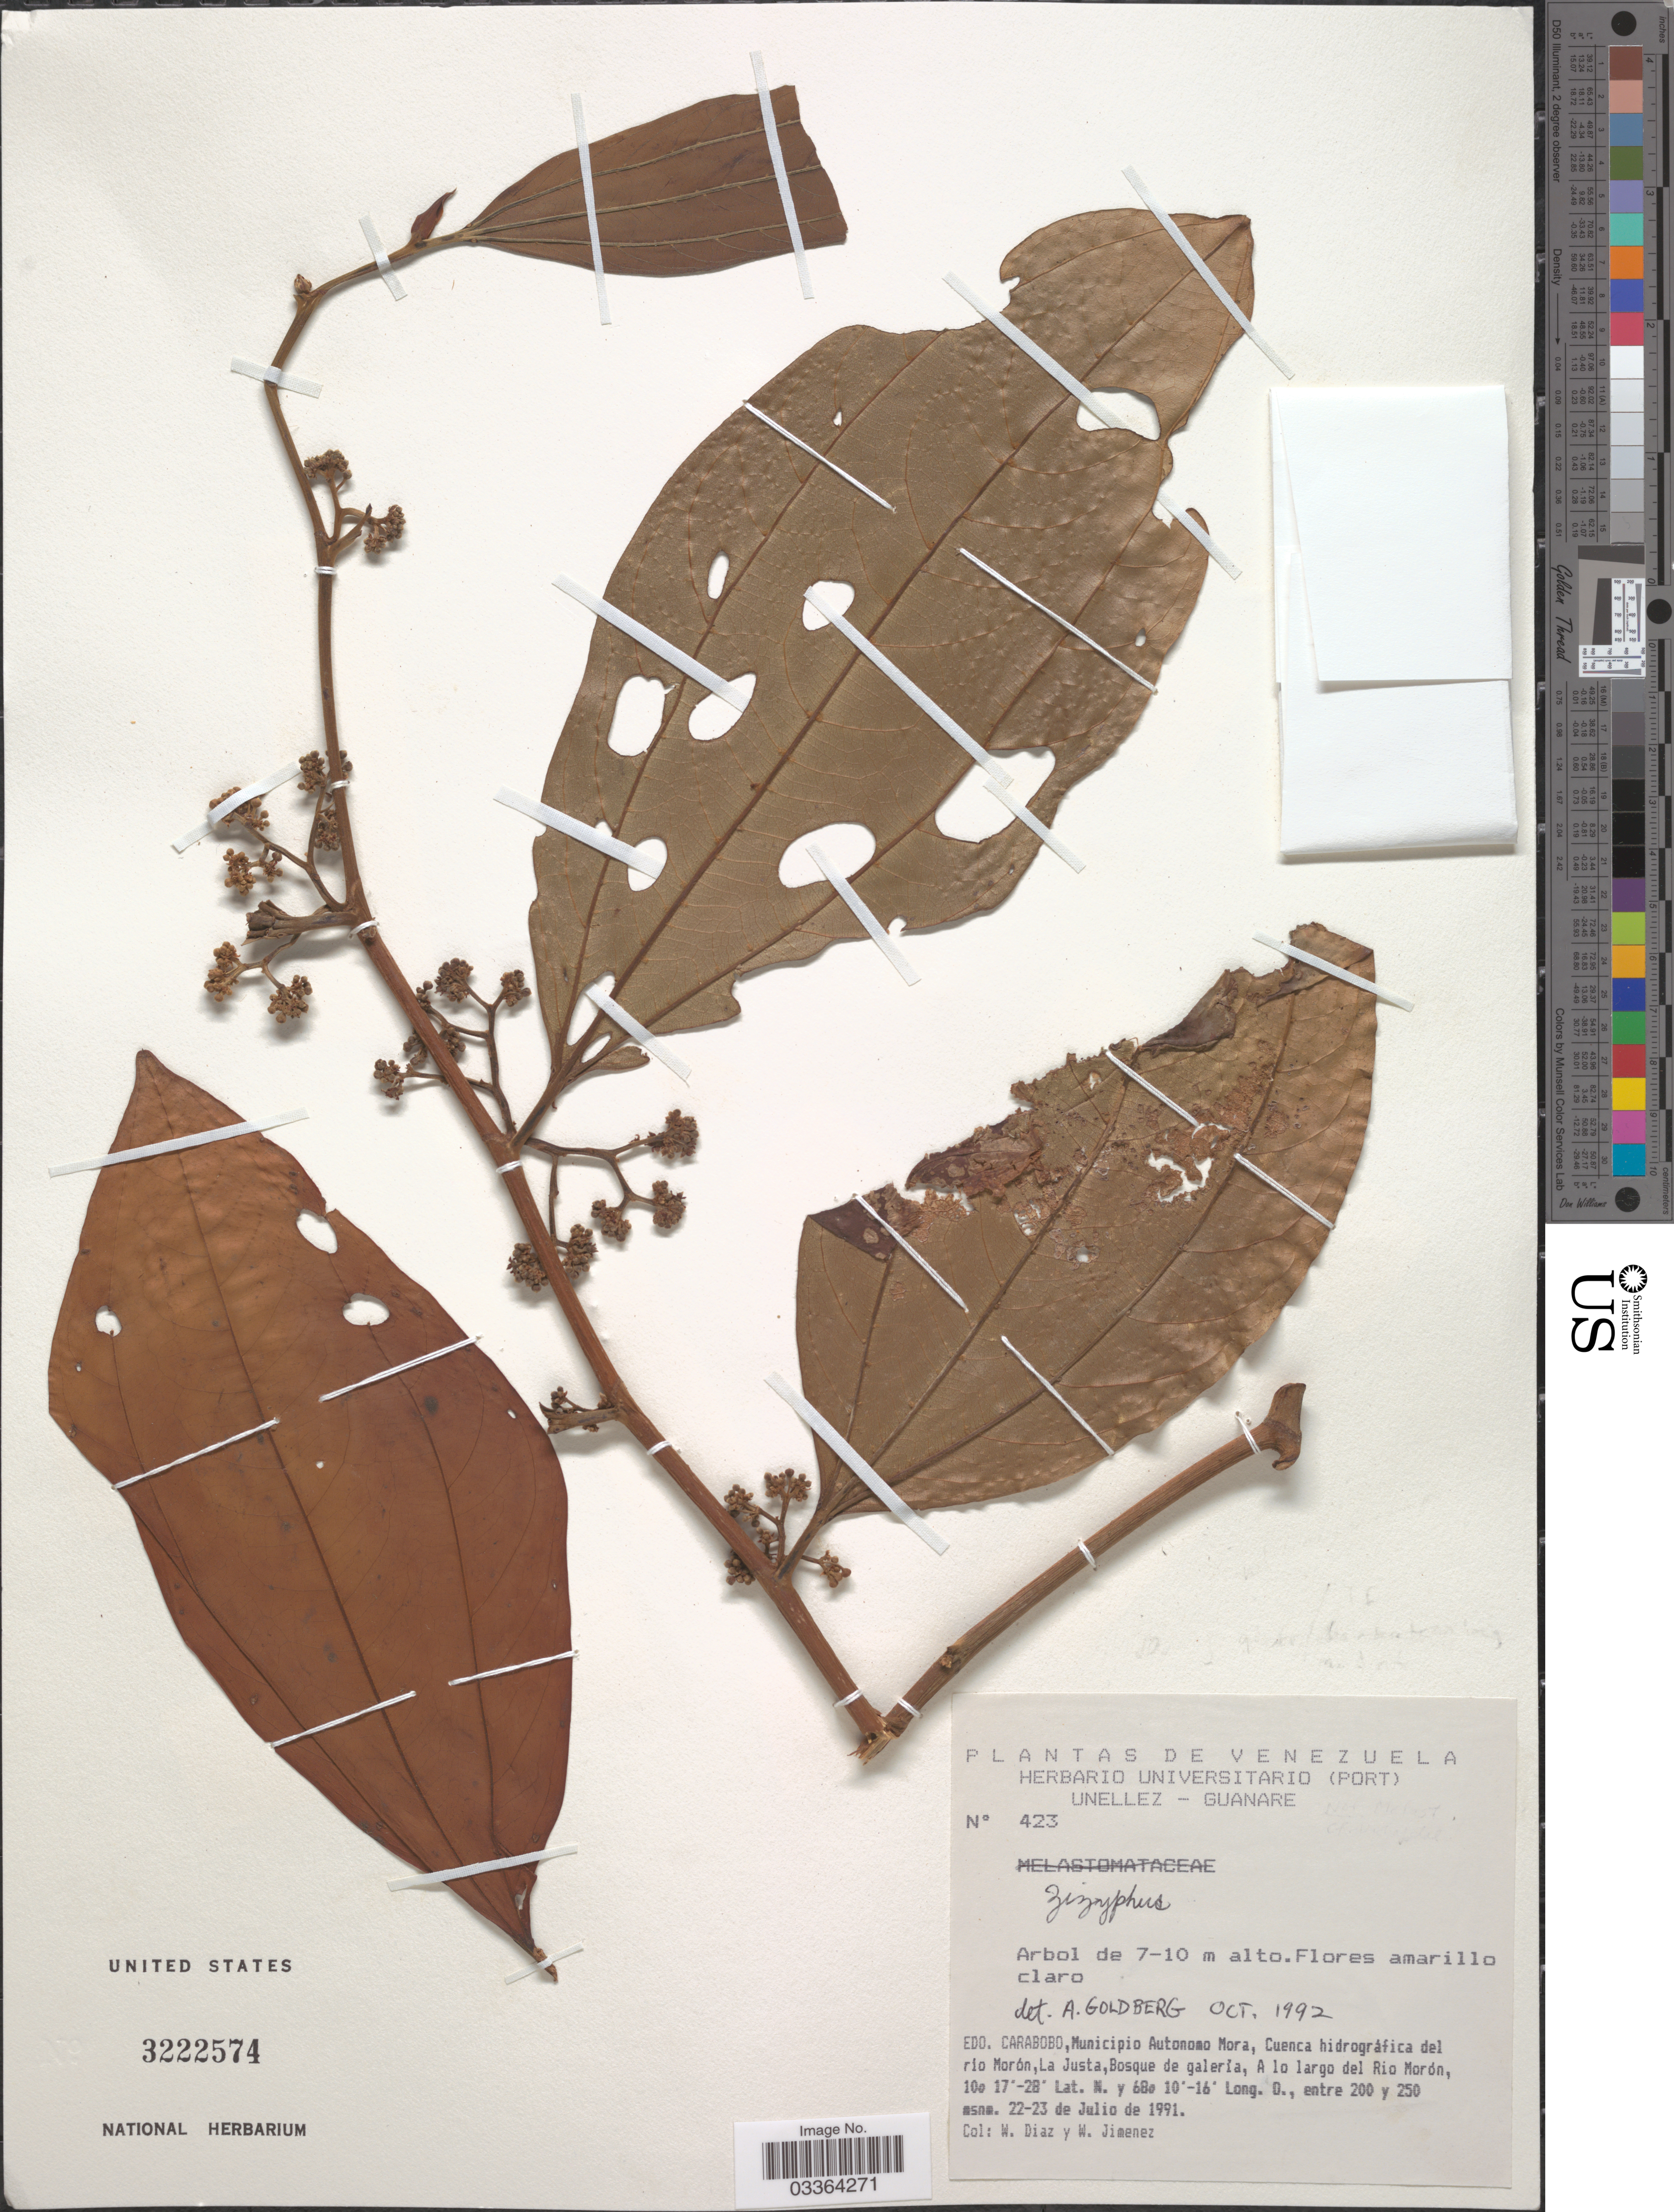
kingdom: Plantae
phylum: Tracheophyta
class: Magnoliopsida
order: Rosales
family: Rhamnaceae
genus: Ziziphus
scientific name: Ziziphus sp.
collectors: W. Díaz P. & W. Jimenez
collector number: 423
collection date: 1991-07-22/1991-07-23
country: Venezuela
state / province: Carabobo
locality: Municipio Autonomo Mora, Cuenca hidrográfica del rio Morón, La Justa, Bosque de galeria, A lo largo del Rio Morón.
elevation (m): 200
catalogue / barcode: US 3222574